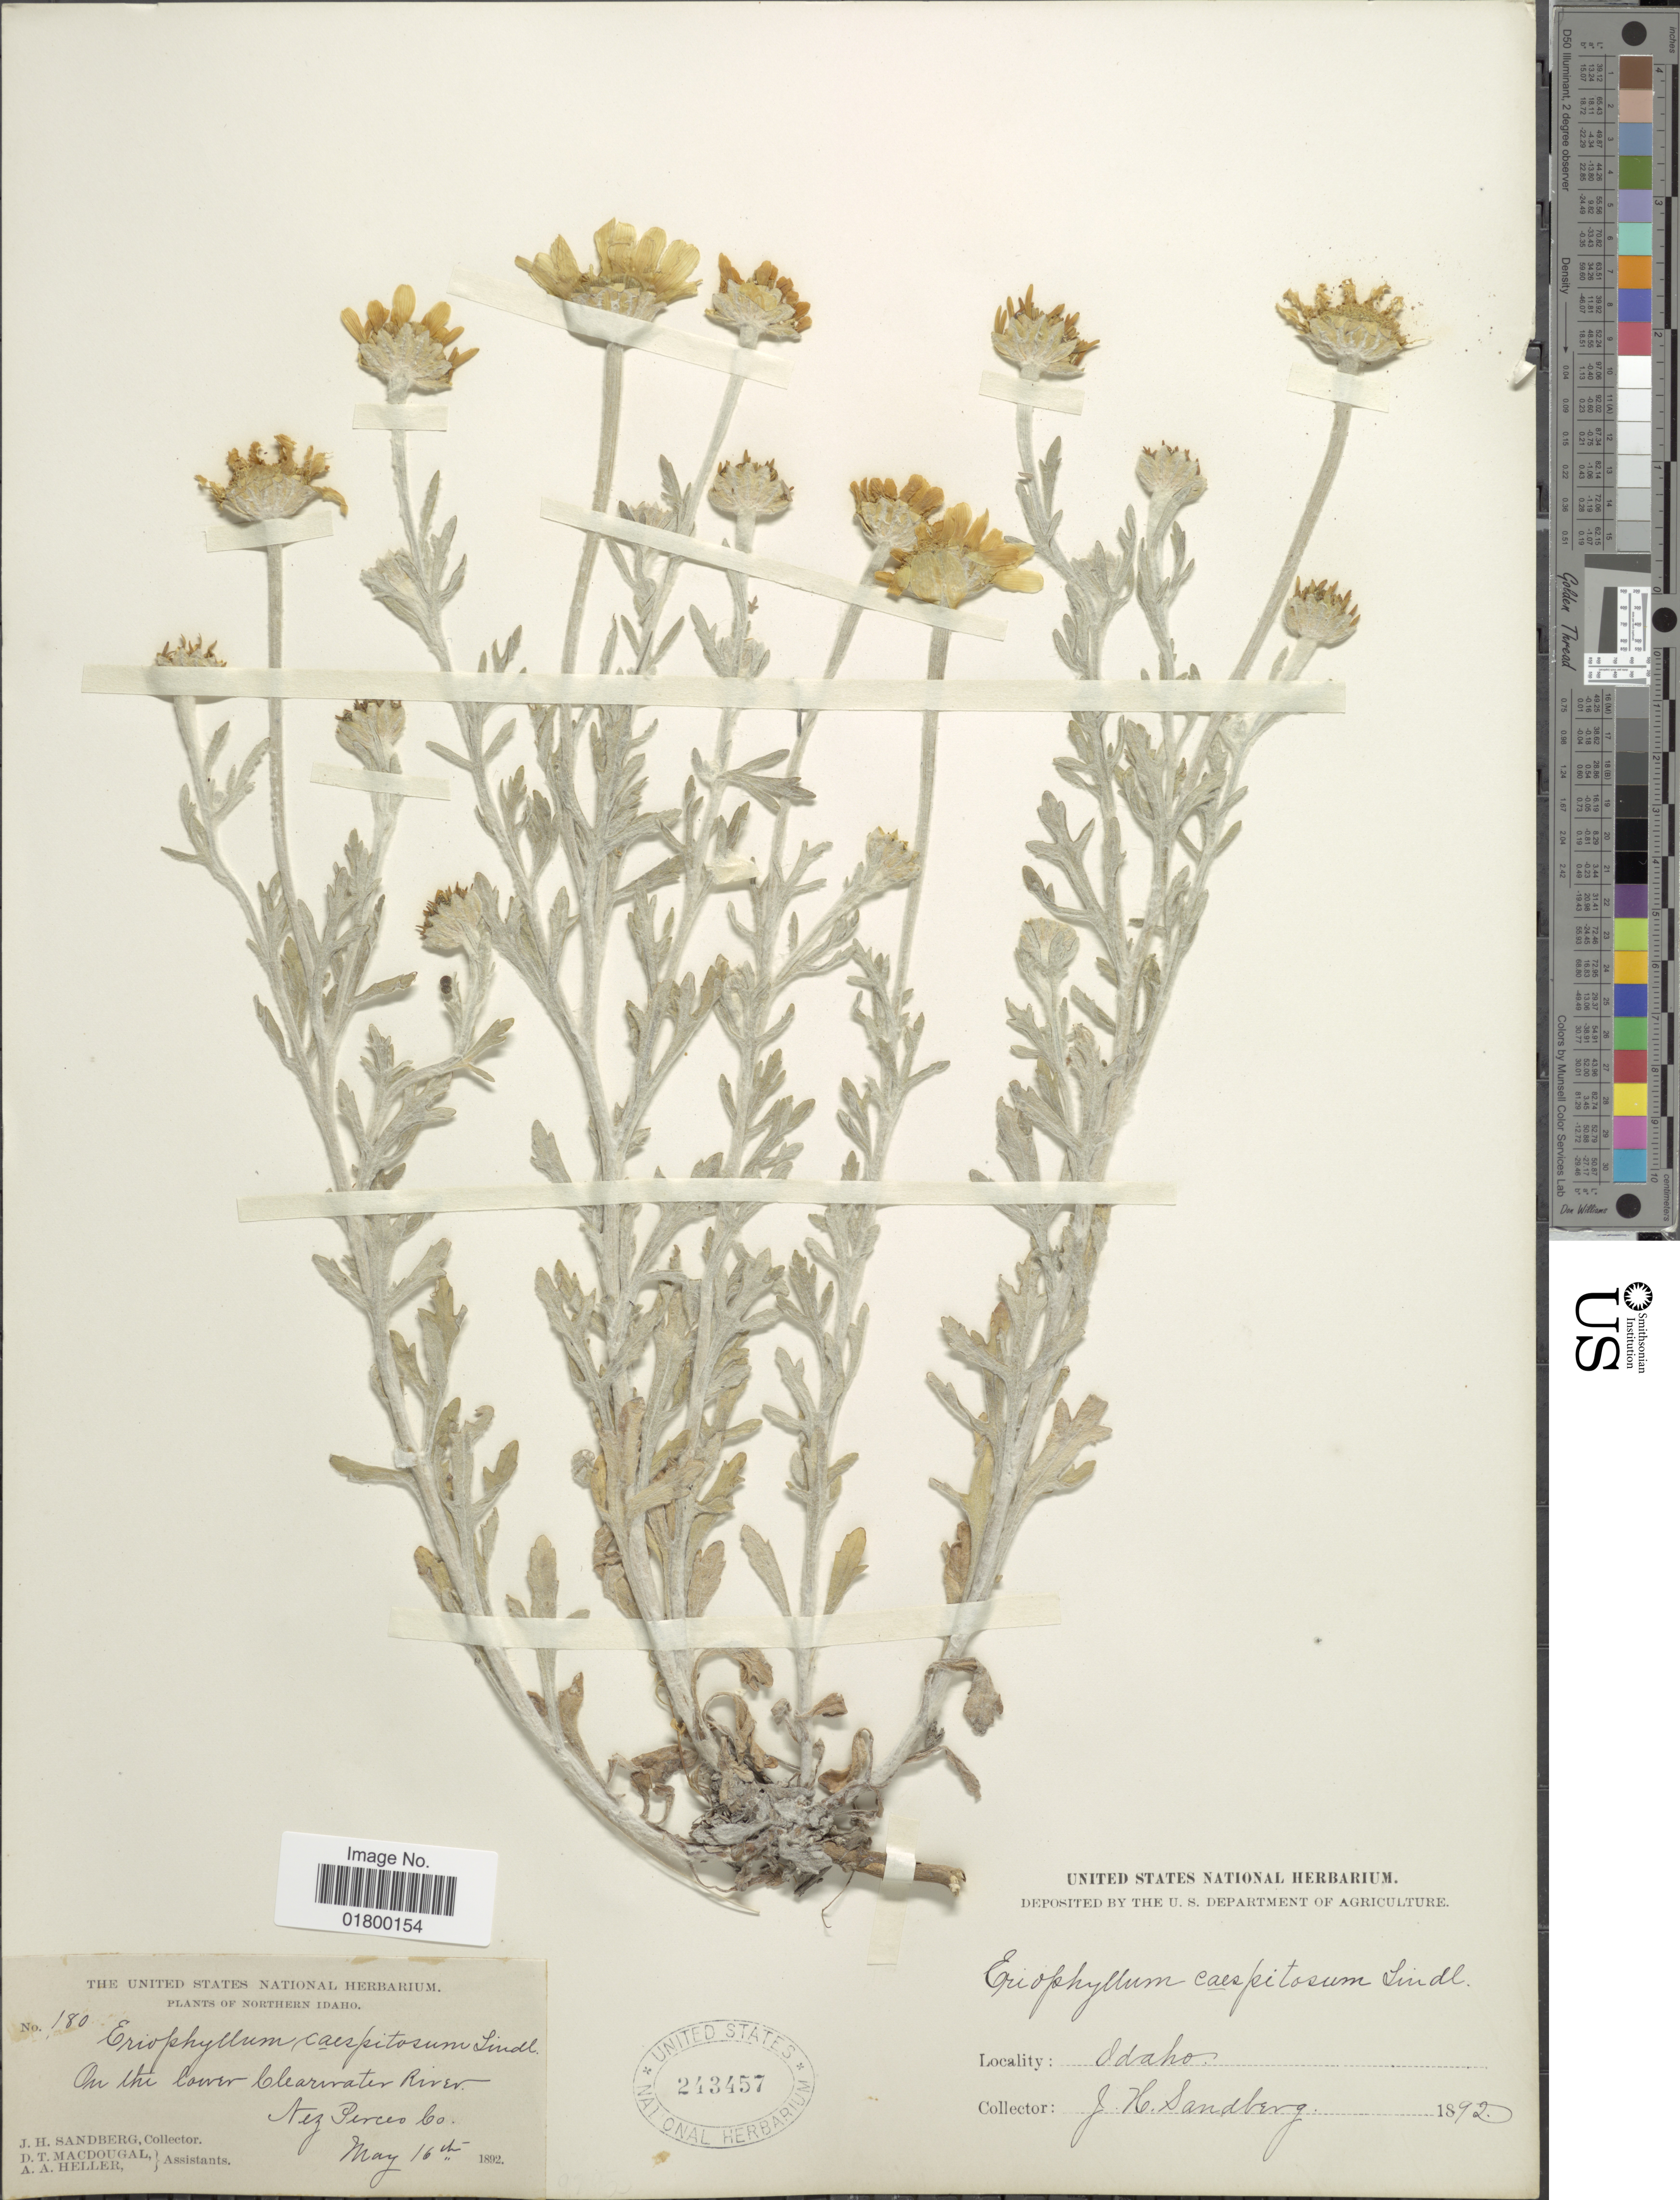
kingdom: Plantae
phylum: Tracheophyta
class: Magnoliopsida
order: Asterales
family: Asteraceae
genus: Eriophyllum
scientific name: Eriophyllum lanatum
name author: (Pursh) J. Forbes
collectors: J. H. Sandberg, D. T. MacDougal & A. A. Heller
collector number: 180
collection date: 1892-05-16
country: United States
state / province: Idaho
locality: Northern Idaho, On the llower Clearwater River, Nez Perceo Co.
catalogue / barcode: US 243457